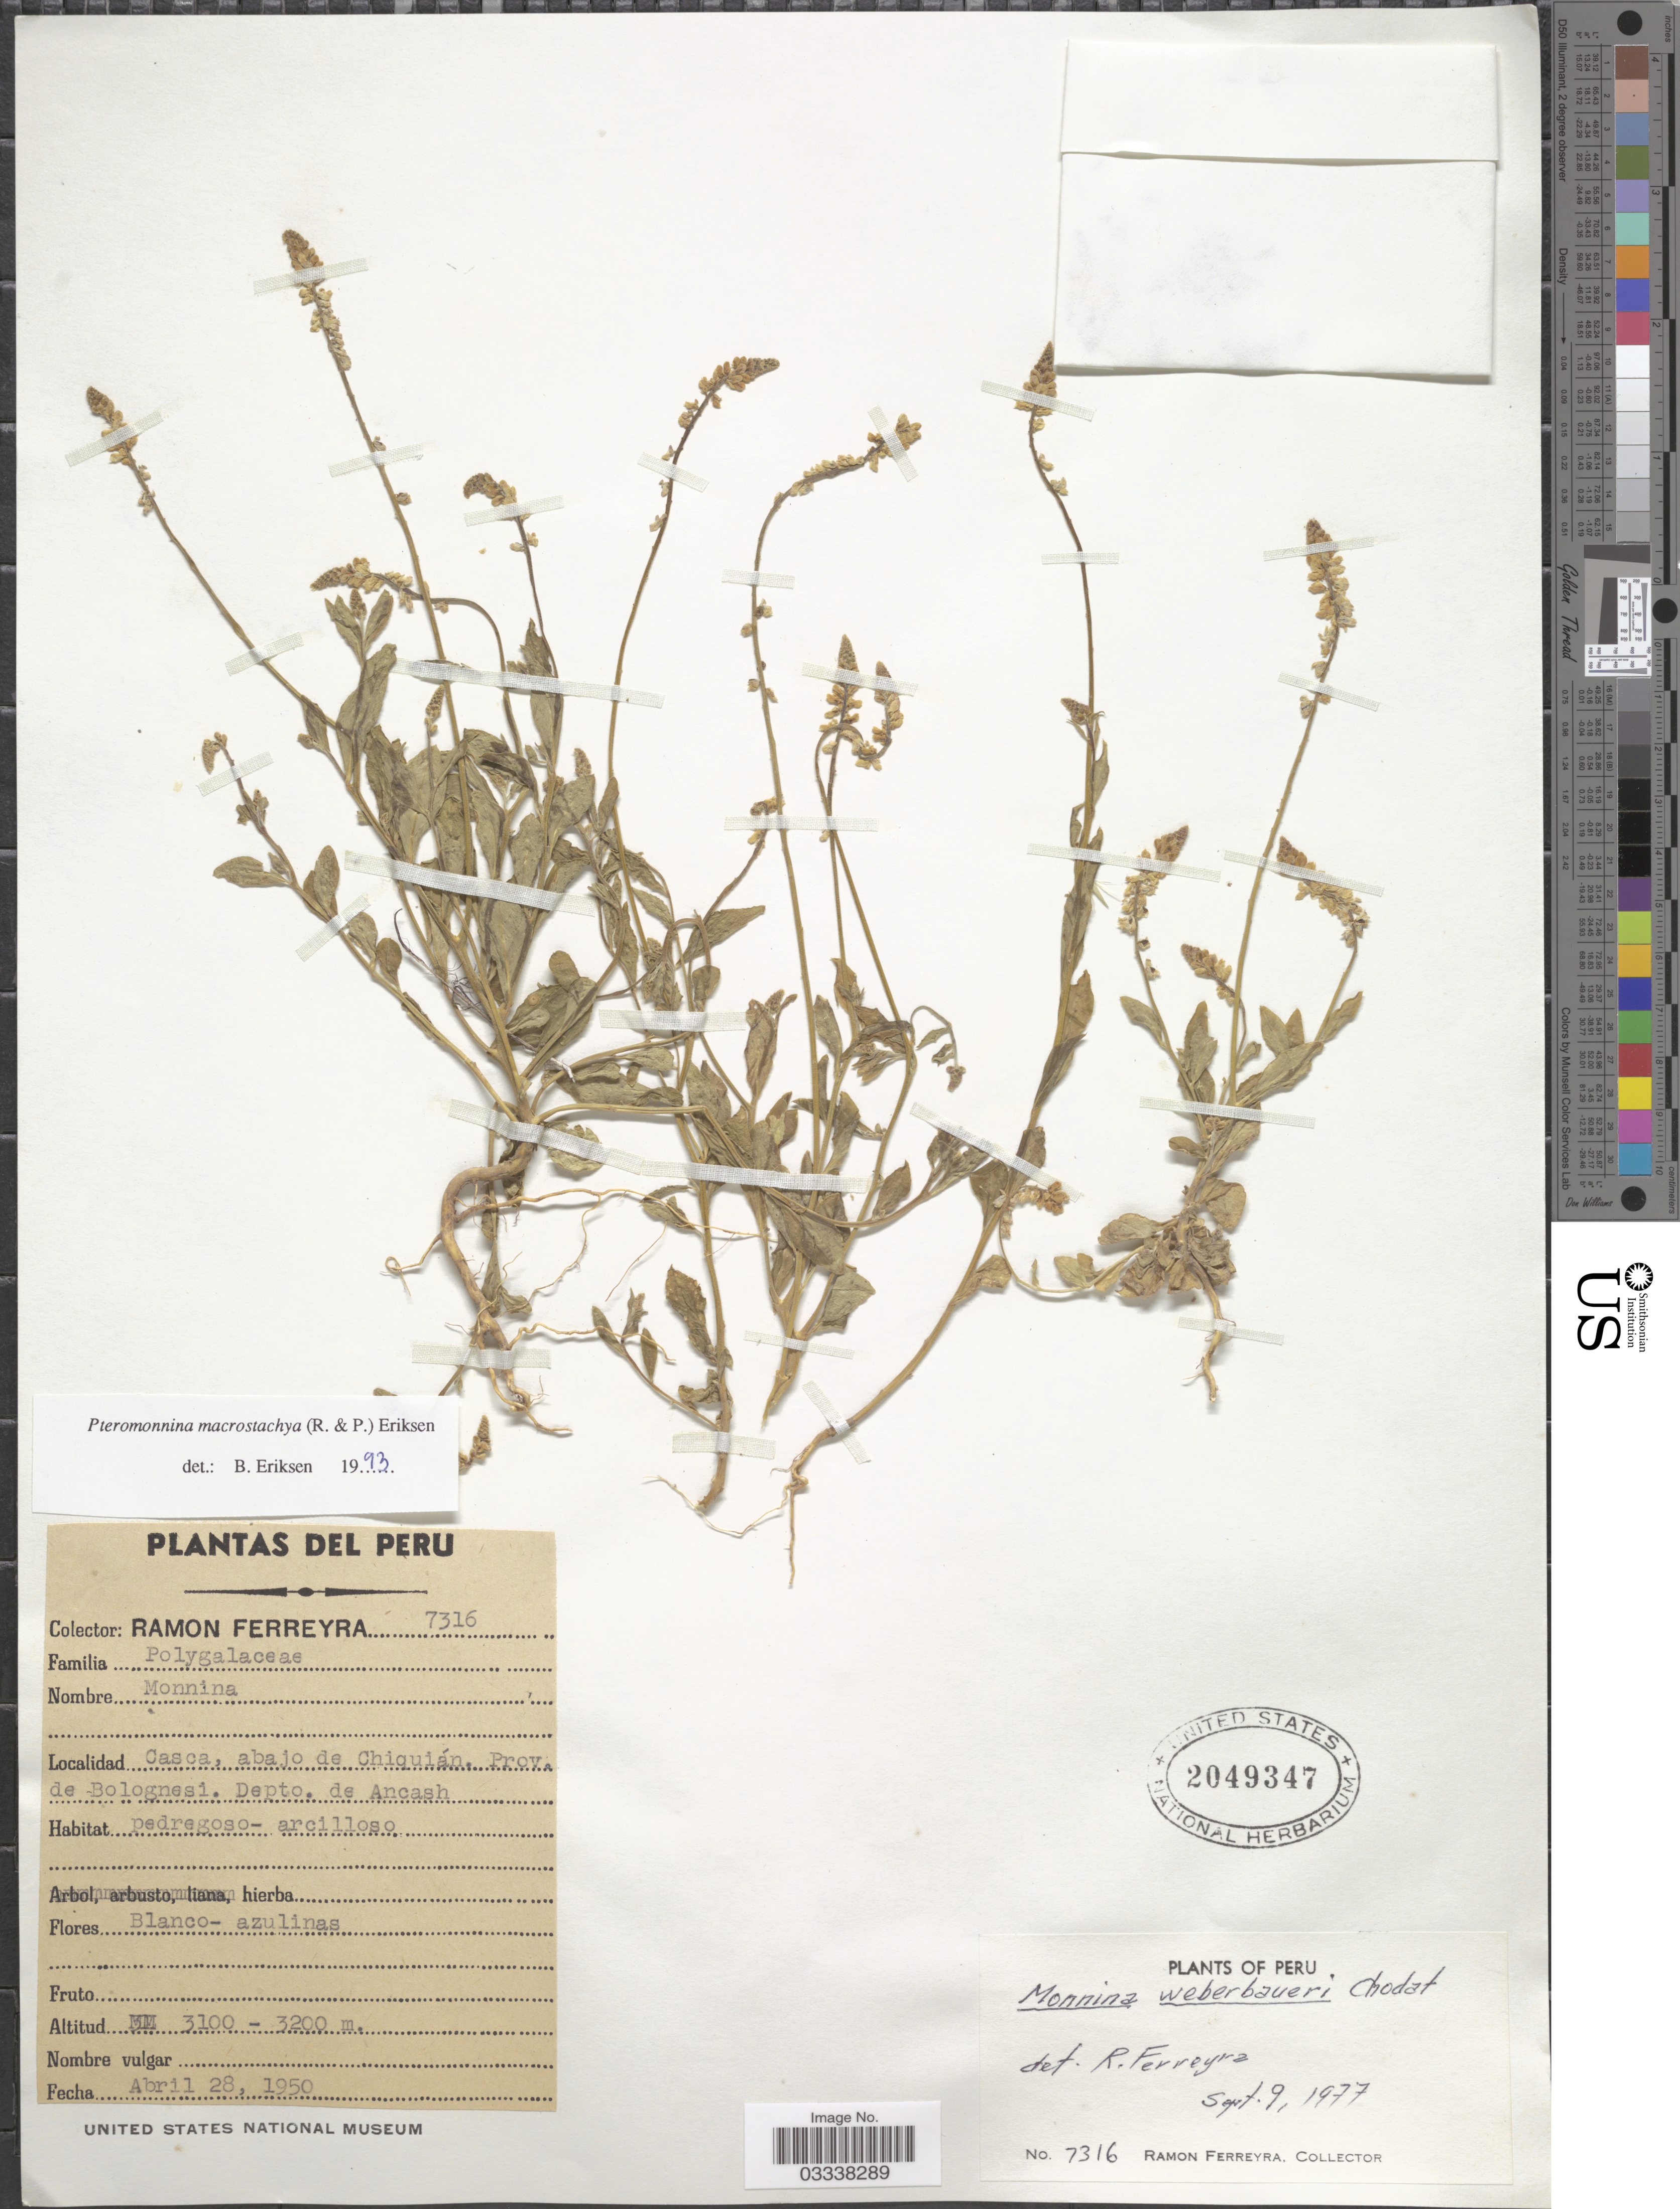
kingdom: Plantae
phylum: Tracheophyta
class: Magnoliopsida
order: Fabales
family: Polygalaceae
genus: Monnina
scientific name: Monnina macrostachya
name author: Ruiz & Pav.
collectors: R. A. Ferreyra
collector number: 7316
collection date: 1950-04-28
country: Peru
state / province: Ancash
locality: Casca, abajo de Chiquián. Prov. de Bolognesi. Depto. de Ancash.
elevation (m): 3100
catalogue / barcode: US 2049347